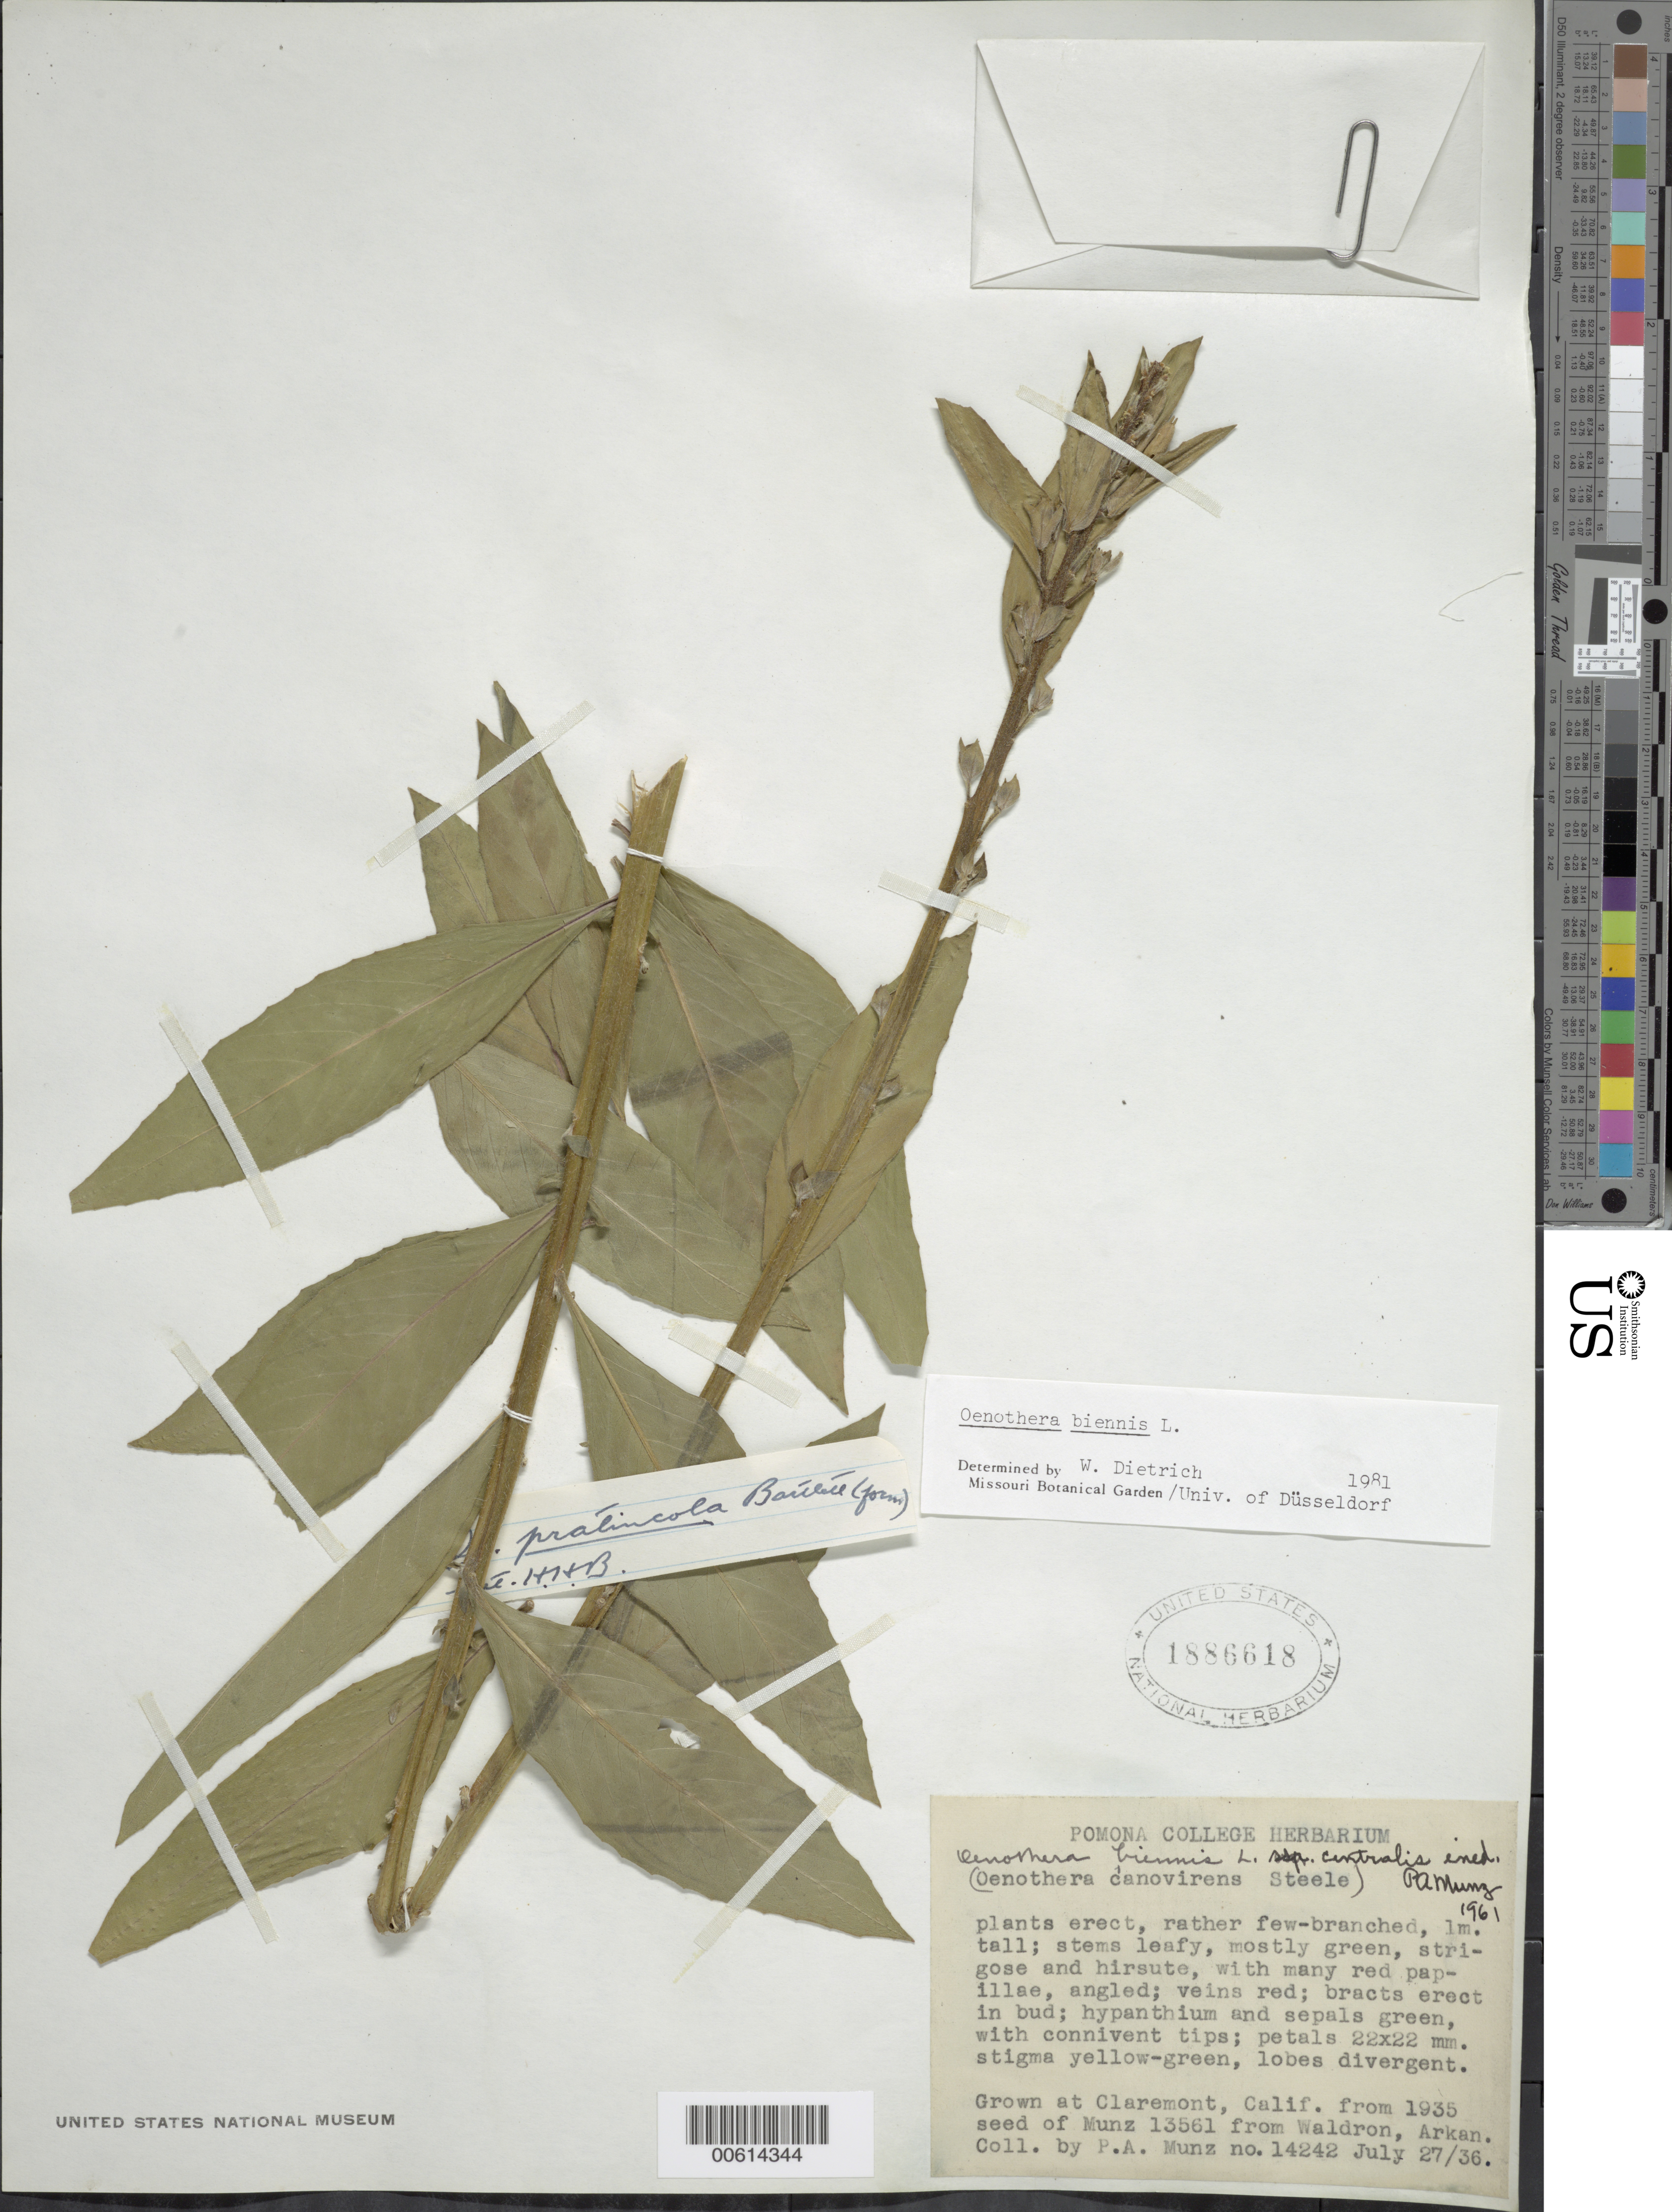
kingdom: Plantae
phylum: Tracheophyta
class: Magnoliopsida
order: Myrtales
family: Onagraceae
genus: Oenothera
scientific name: Oenothera biennis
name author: L.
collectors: P. A. Munz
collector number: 14242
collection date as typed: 27 Jul 1936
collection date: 1936-07-27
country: United States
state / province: California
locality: Pomona College, Claremont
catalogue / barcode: US 1886618